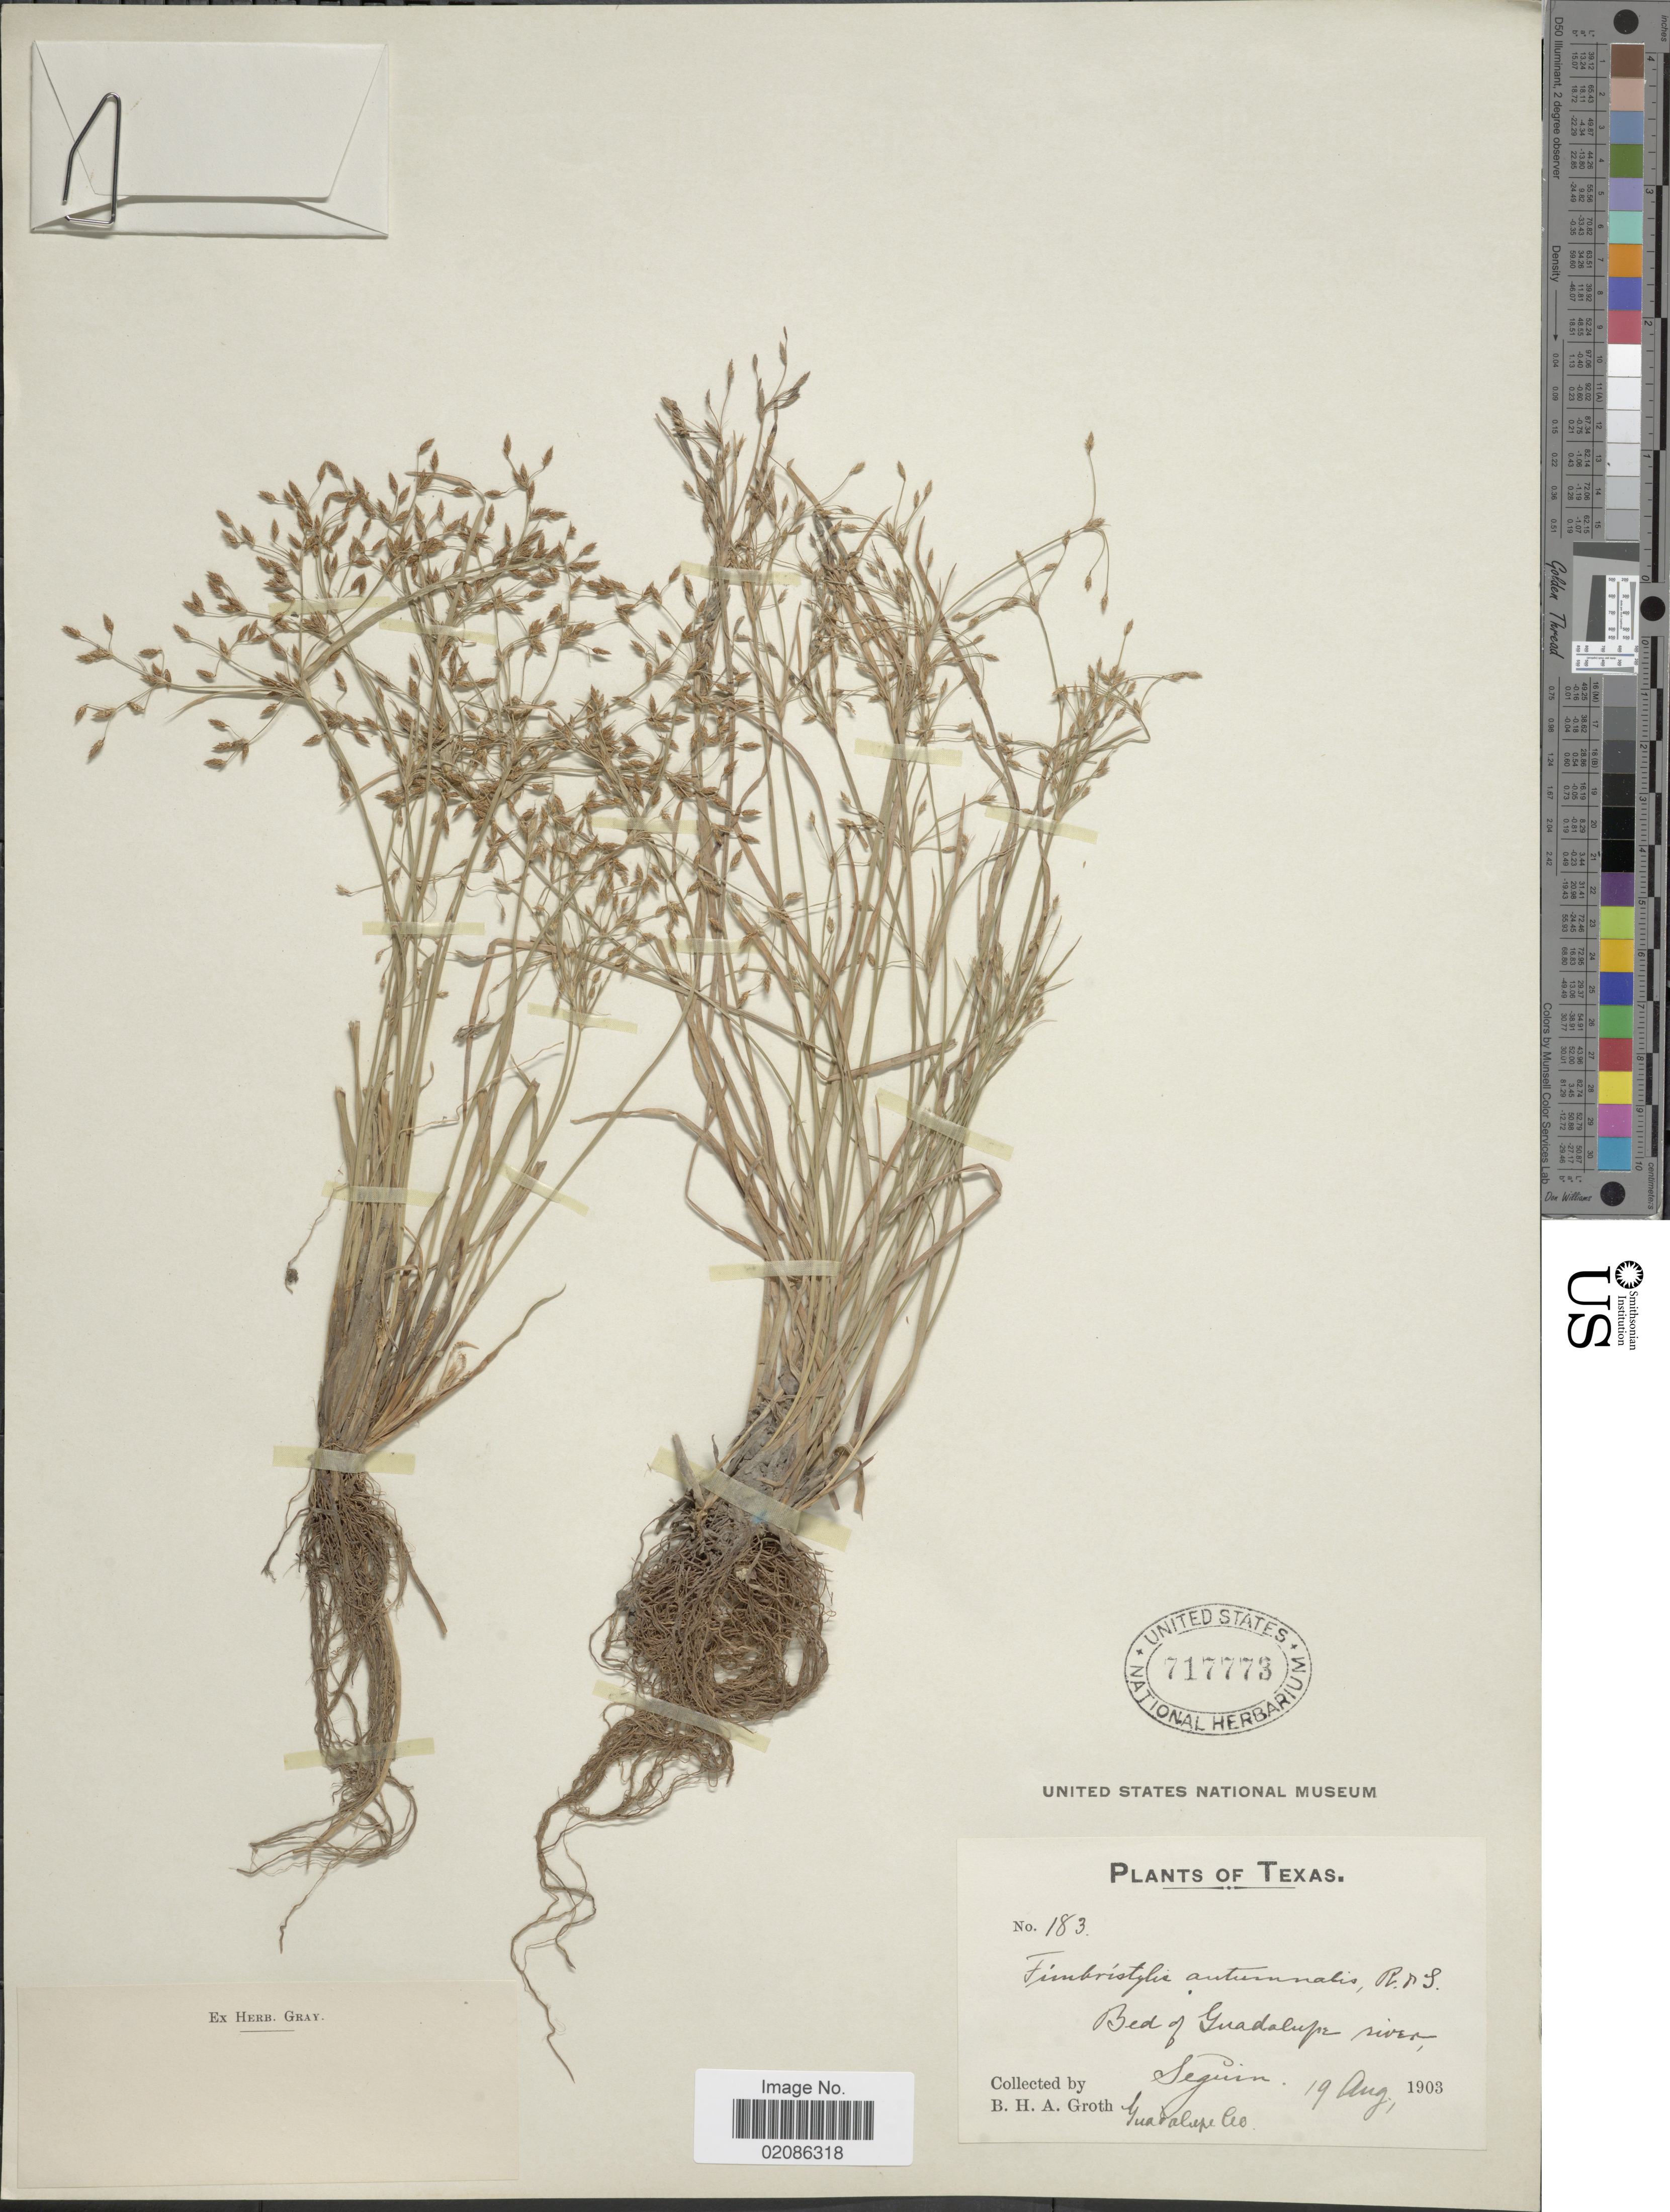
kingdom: Plantae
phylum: Tracheophyta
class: Liliopsida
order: Poales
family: Cyperaceae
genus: Fimbristylis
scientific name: Fimbristylis autumnalis (L.) Roem. & Schult.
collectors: B. Groth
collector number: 183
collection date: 1903-08-19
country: United States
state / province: Texas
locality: Bed of Guadalupe river, Seguin, Guadalupe Co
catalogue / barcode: US 717773